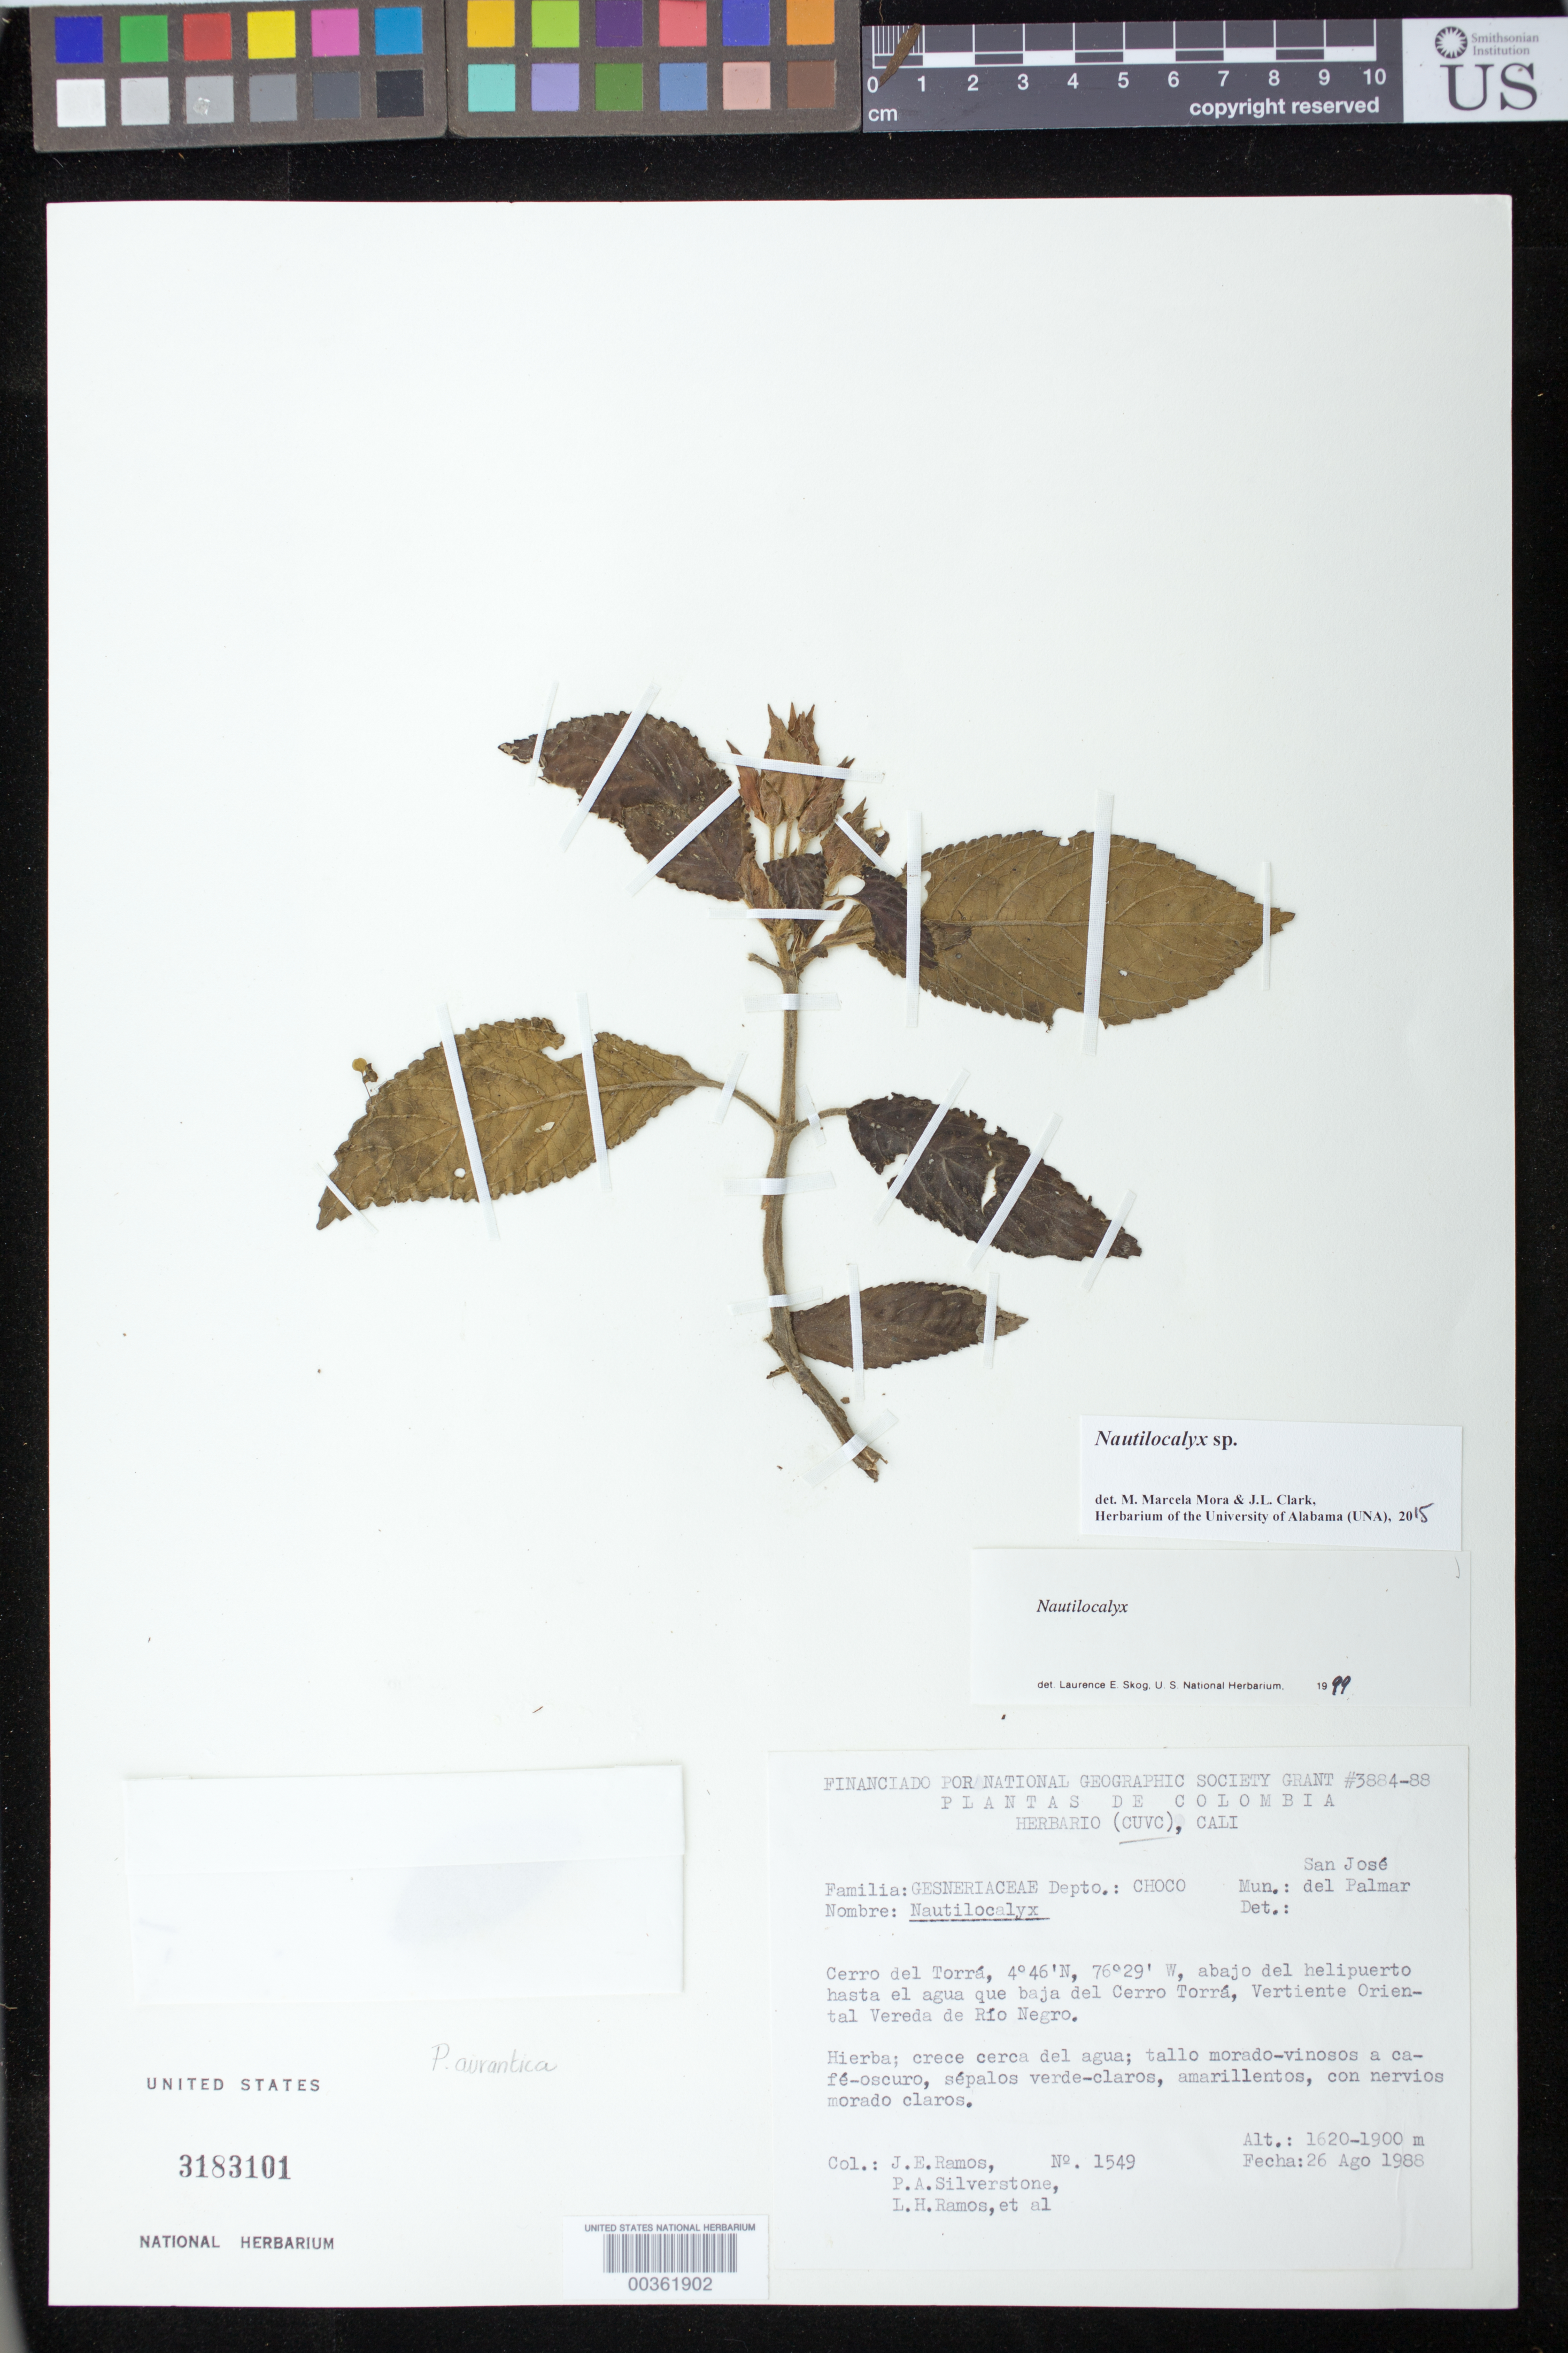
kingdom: Plantae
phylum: Tracheophyta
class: Magnoliopsida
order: Lamiales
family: Gesneriaceae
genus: Nautilocalyx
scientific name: Nautilocalyx sp.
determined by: Skog, Laurence E.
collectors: J. E. Ramos, P. A. Silverstone-Sopkin, L. Ramos & et al.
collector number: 1549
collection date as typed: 26 Aug 1988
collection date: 1988-08-26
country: Colombia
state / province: Chocó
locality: Mpio. San José del Palmar; Cerro del Torrá, abajo del helipuerto hasta el agua que baja del Cerro Torrá, Vertiente Oriental Vereda de Río Negro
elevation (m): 1620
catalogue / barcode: US 3183101